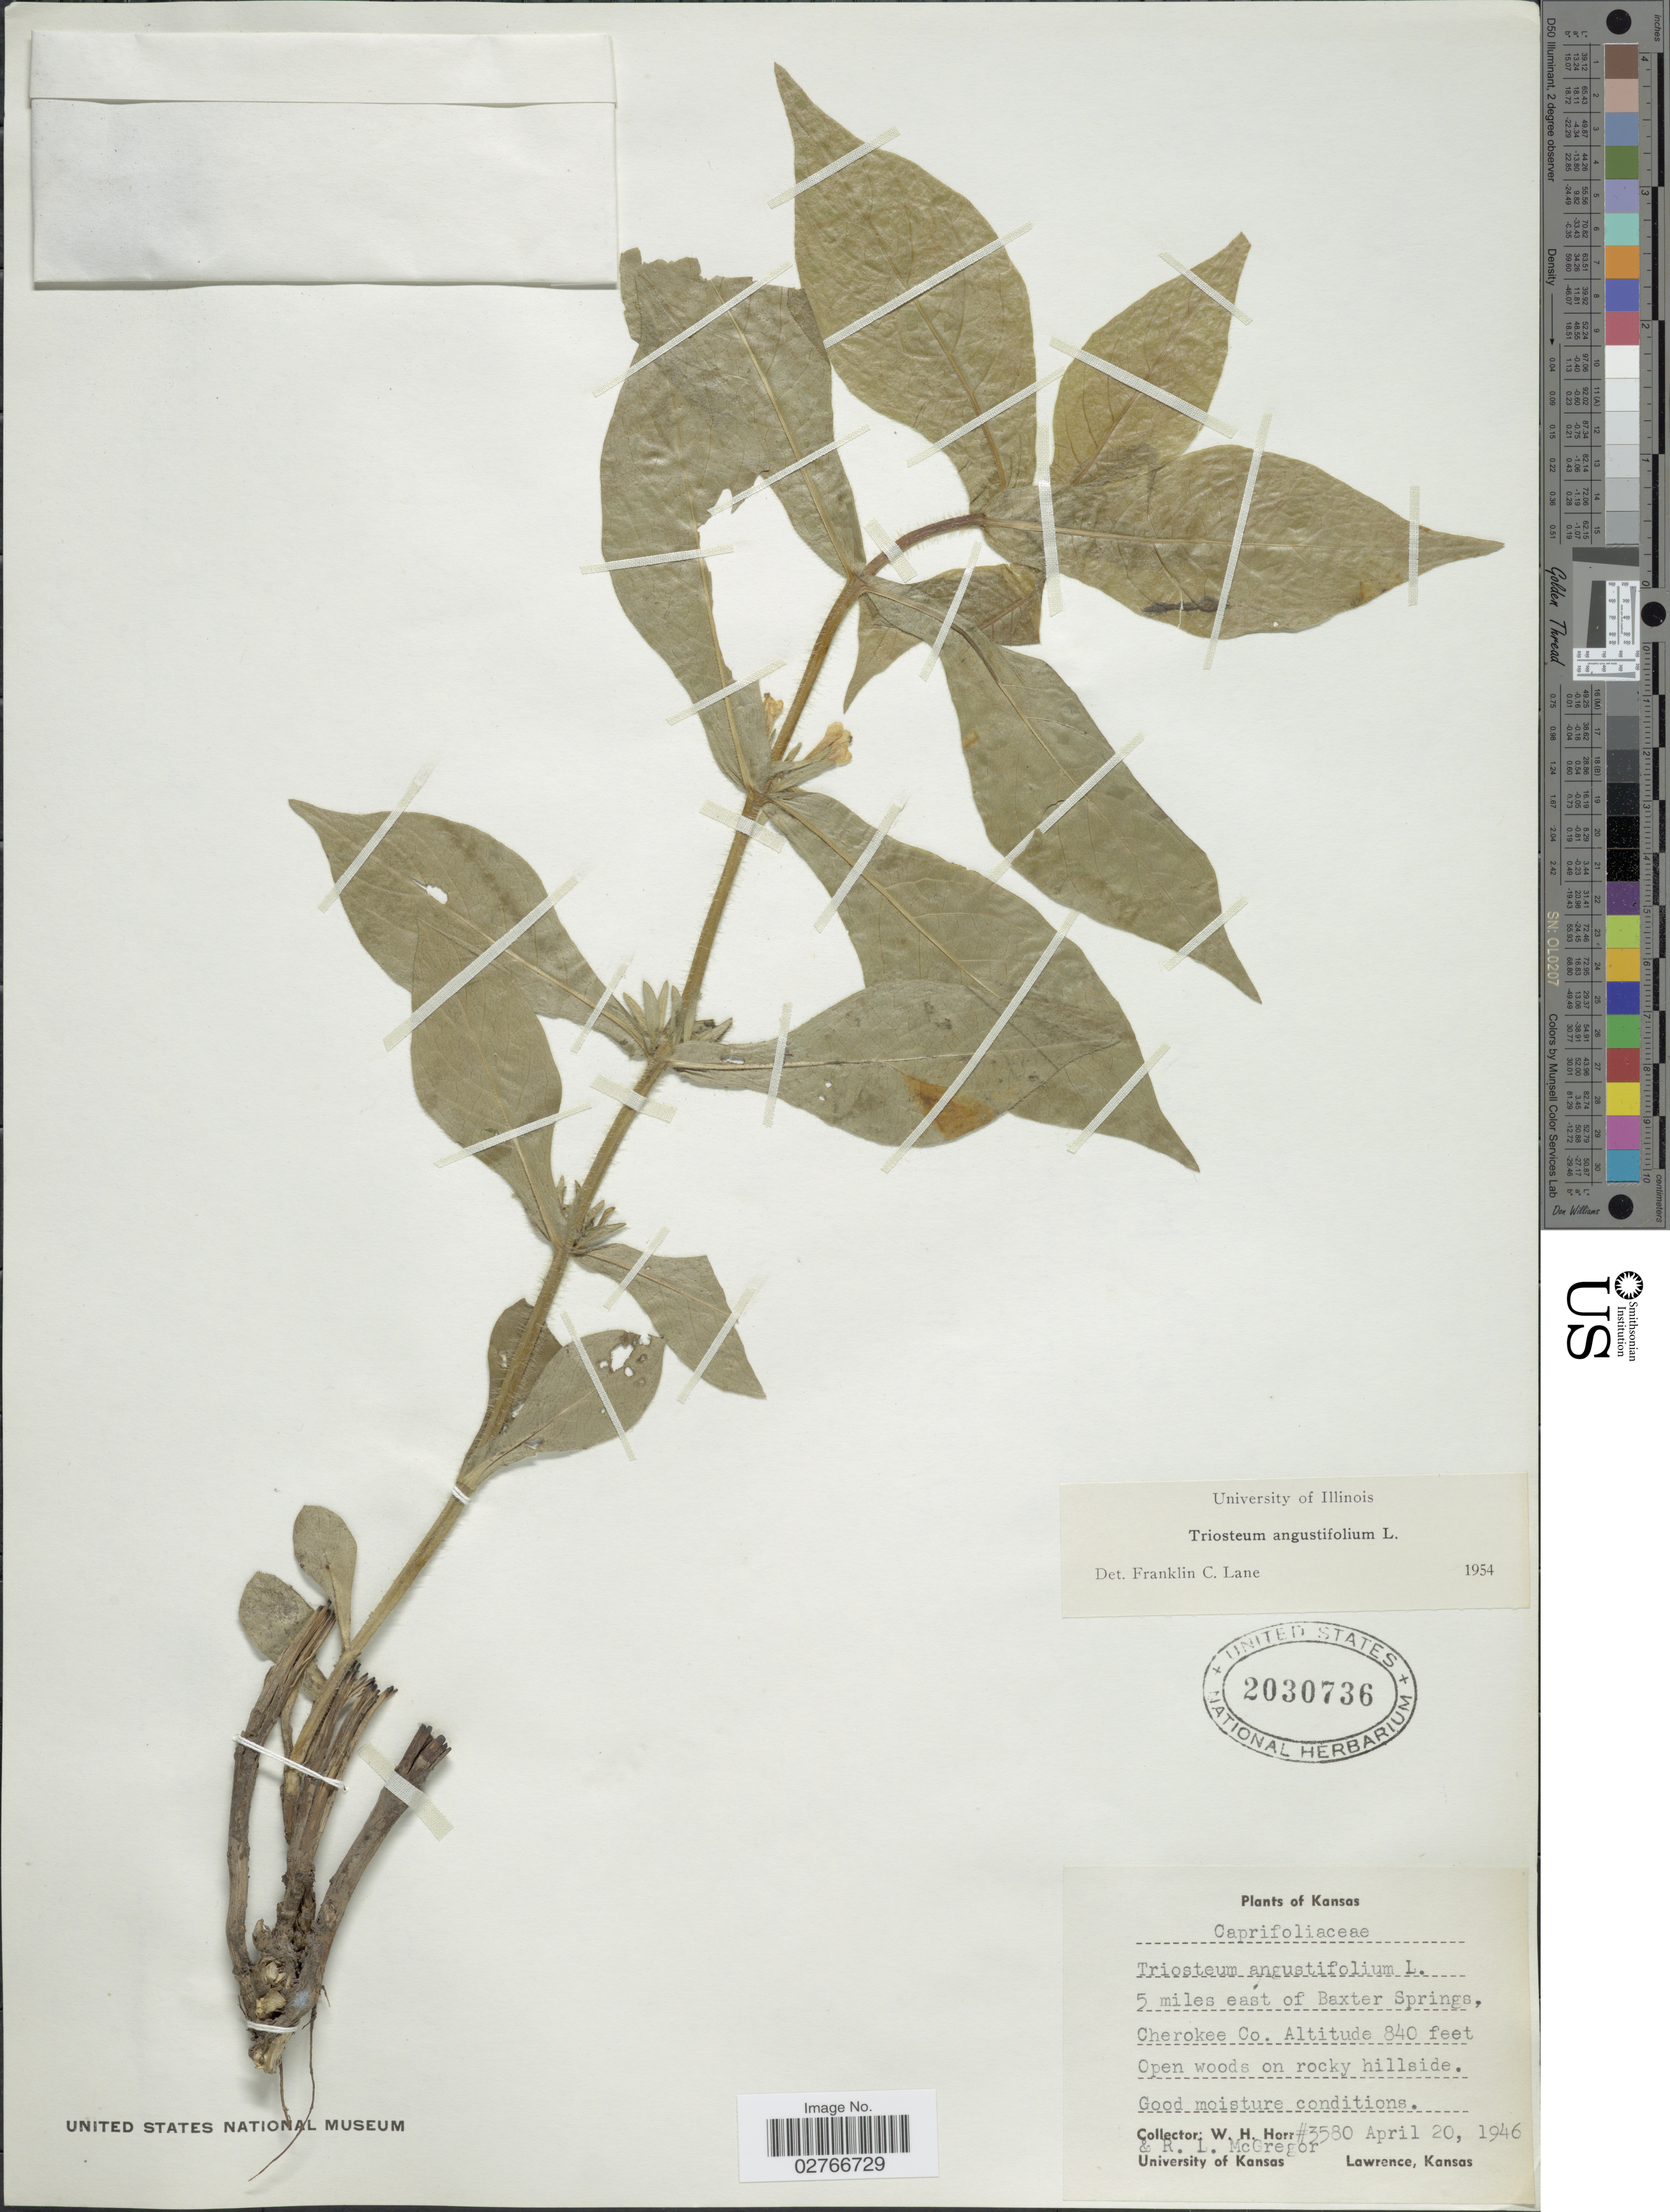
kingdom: Plantae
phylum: Tracheophyta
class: Magnoliopsida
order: Dipsacales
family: Caprifoliaceae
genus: Triosteum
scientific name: Triosteum angustifolium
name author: L.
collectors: W. H. Horr & R. McGregor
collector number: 3580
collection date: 1946-04-20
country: United States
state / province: Kansas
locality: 5 miles east of Baxter Springs, Cherokee Co.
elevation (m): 256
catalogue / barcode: US 2030736